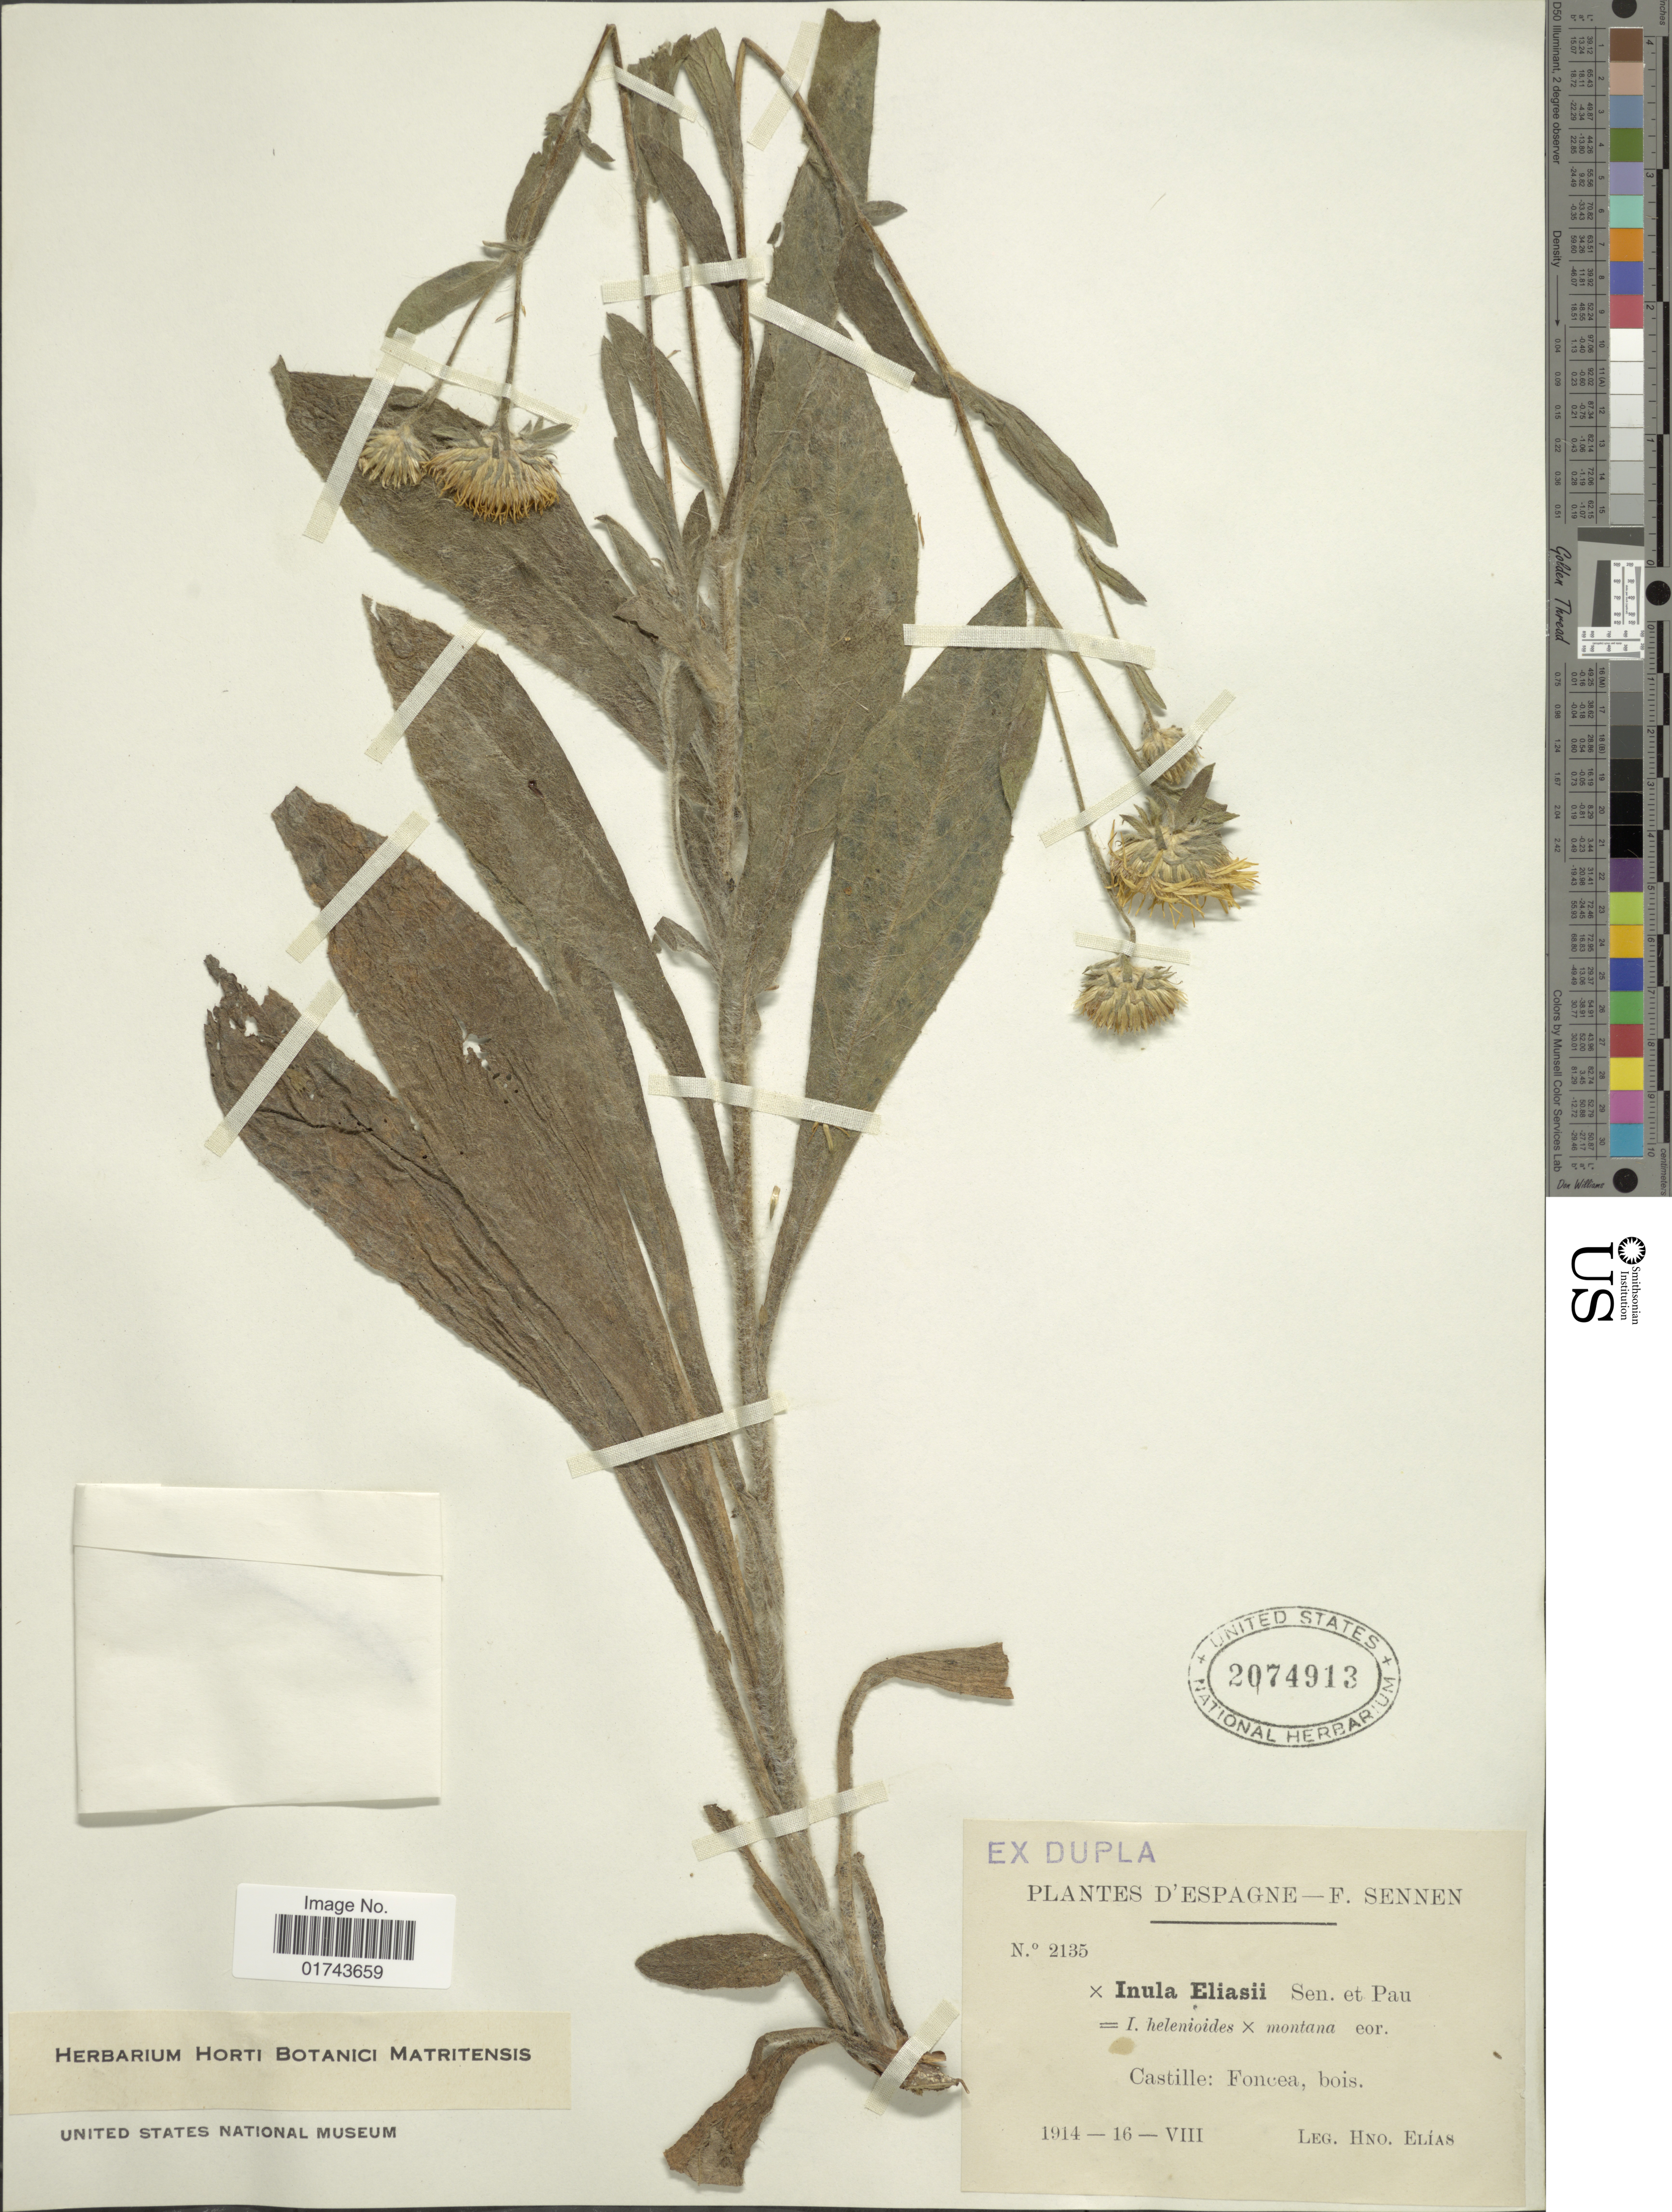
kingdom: Plantae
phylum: Tracheophyta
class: Magnoliopsida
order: Asterales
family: Asteraceae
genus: Inula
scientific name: Inula eliasii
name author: Sennen & Pau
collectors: Bro. Elias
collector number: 2135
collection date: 1914-08-16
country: Spain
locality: D'Espagne, Castille: Foncea, bois.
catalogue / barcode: US 2074913